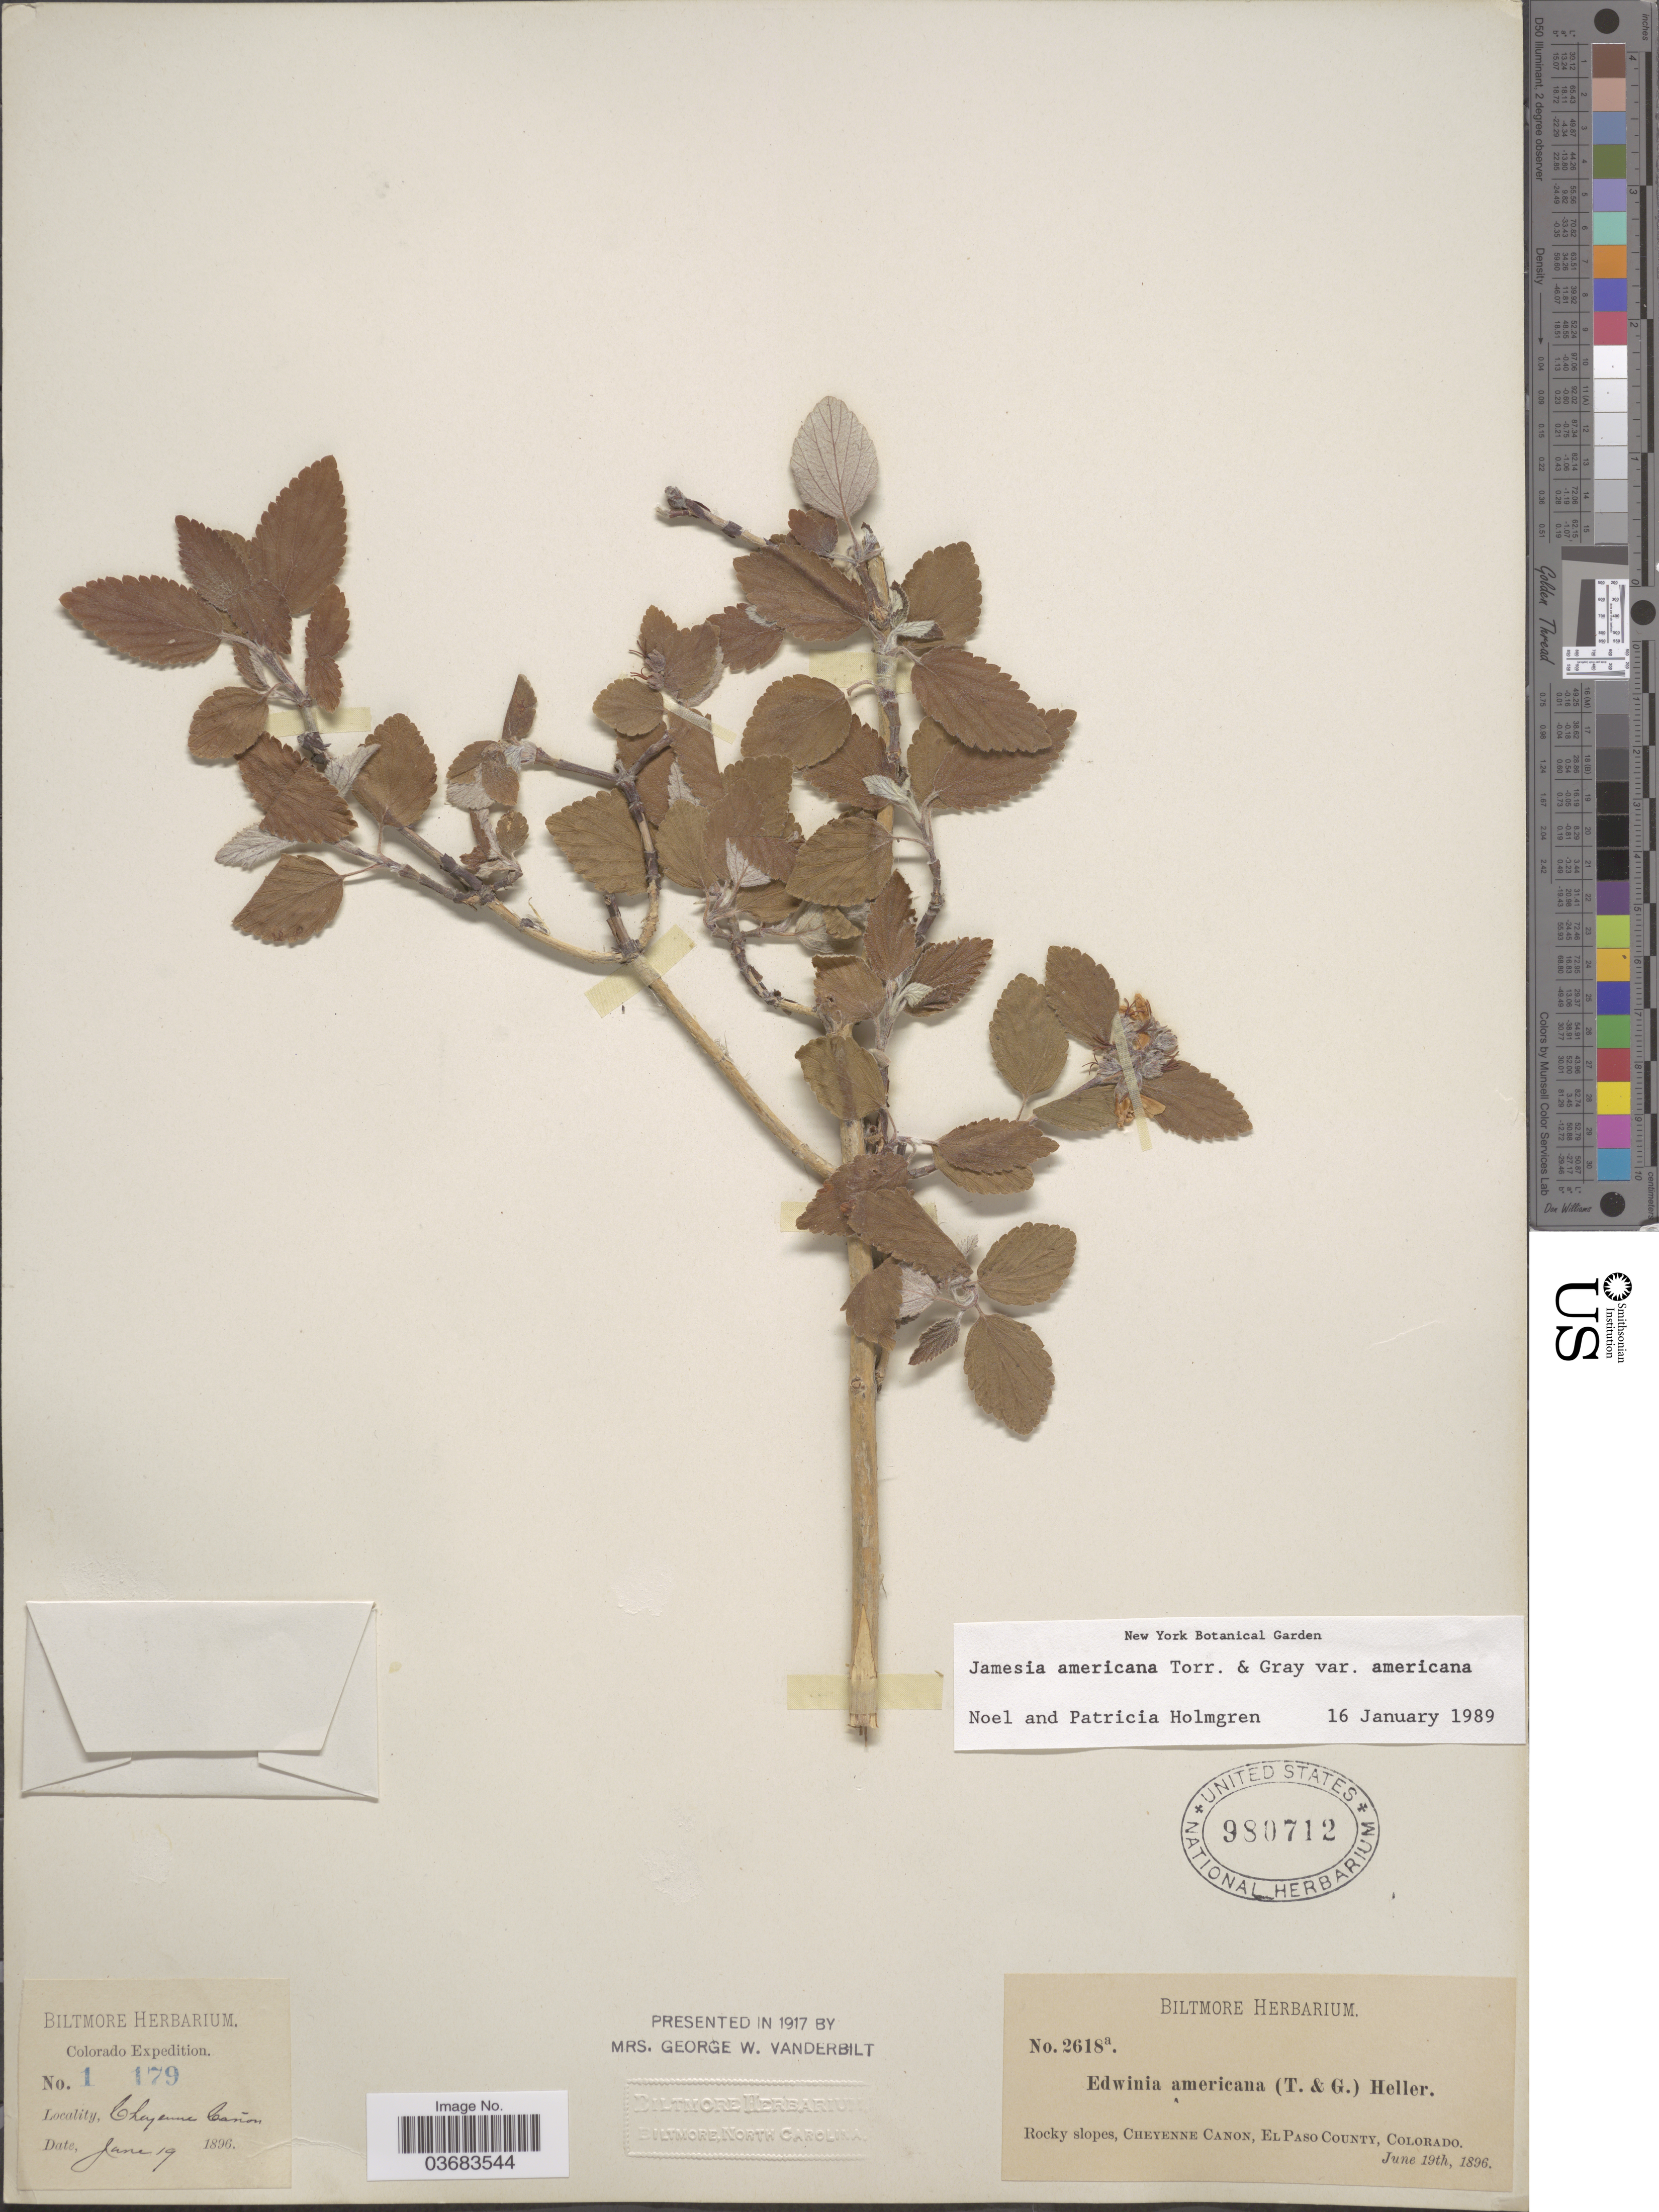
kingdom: Plantae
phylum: Tracheophyta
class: Magnoliopsida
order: Cornales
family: Hydrangeaceae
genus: Edwinia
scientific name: Edwinia americana var. americana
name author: (Torr. & A. Gray) A. Heller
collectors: ex herb. Biltmore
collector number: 1179/2618a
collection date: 1896-06-19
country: United States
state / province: Colorado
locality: Colorado Expedition. Cheyenne Cañon, El Paso County.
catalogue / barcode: US 980712